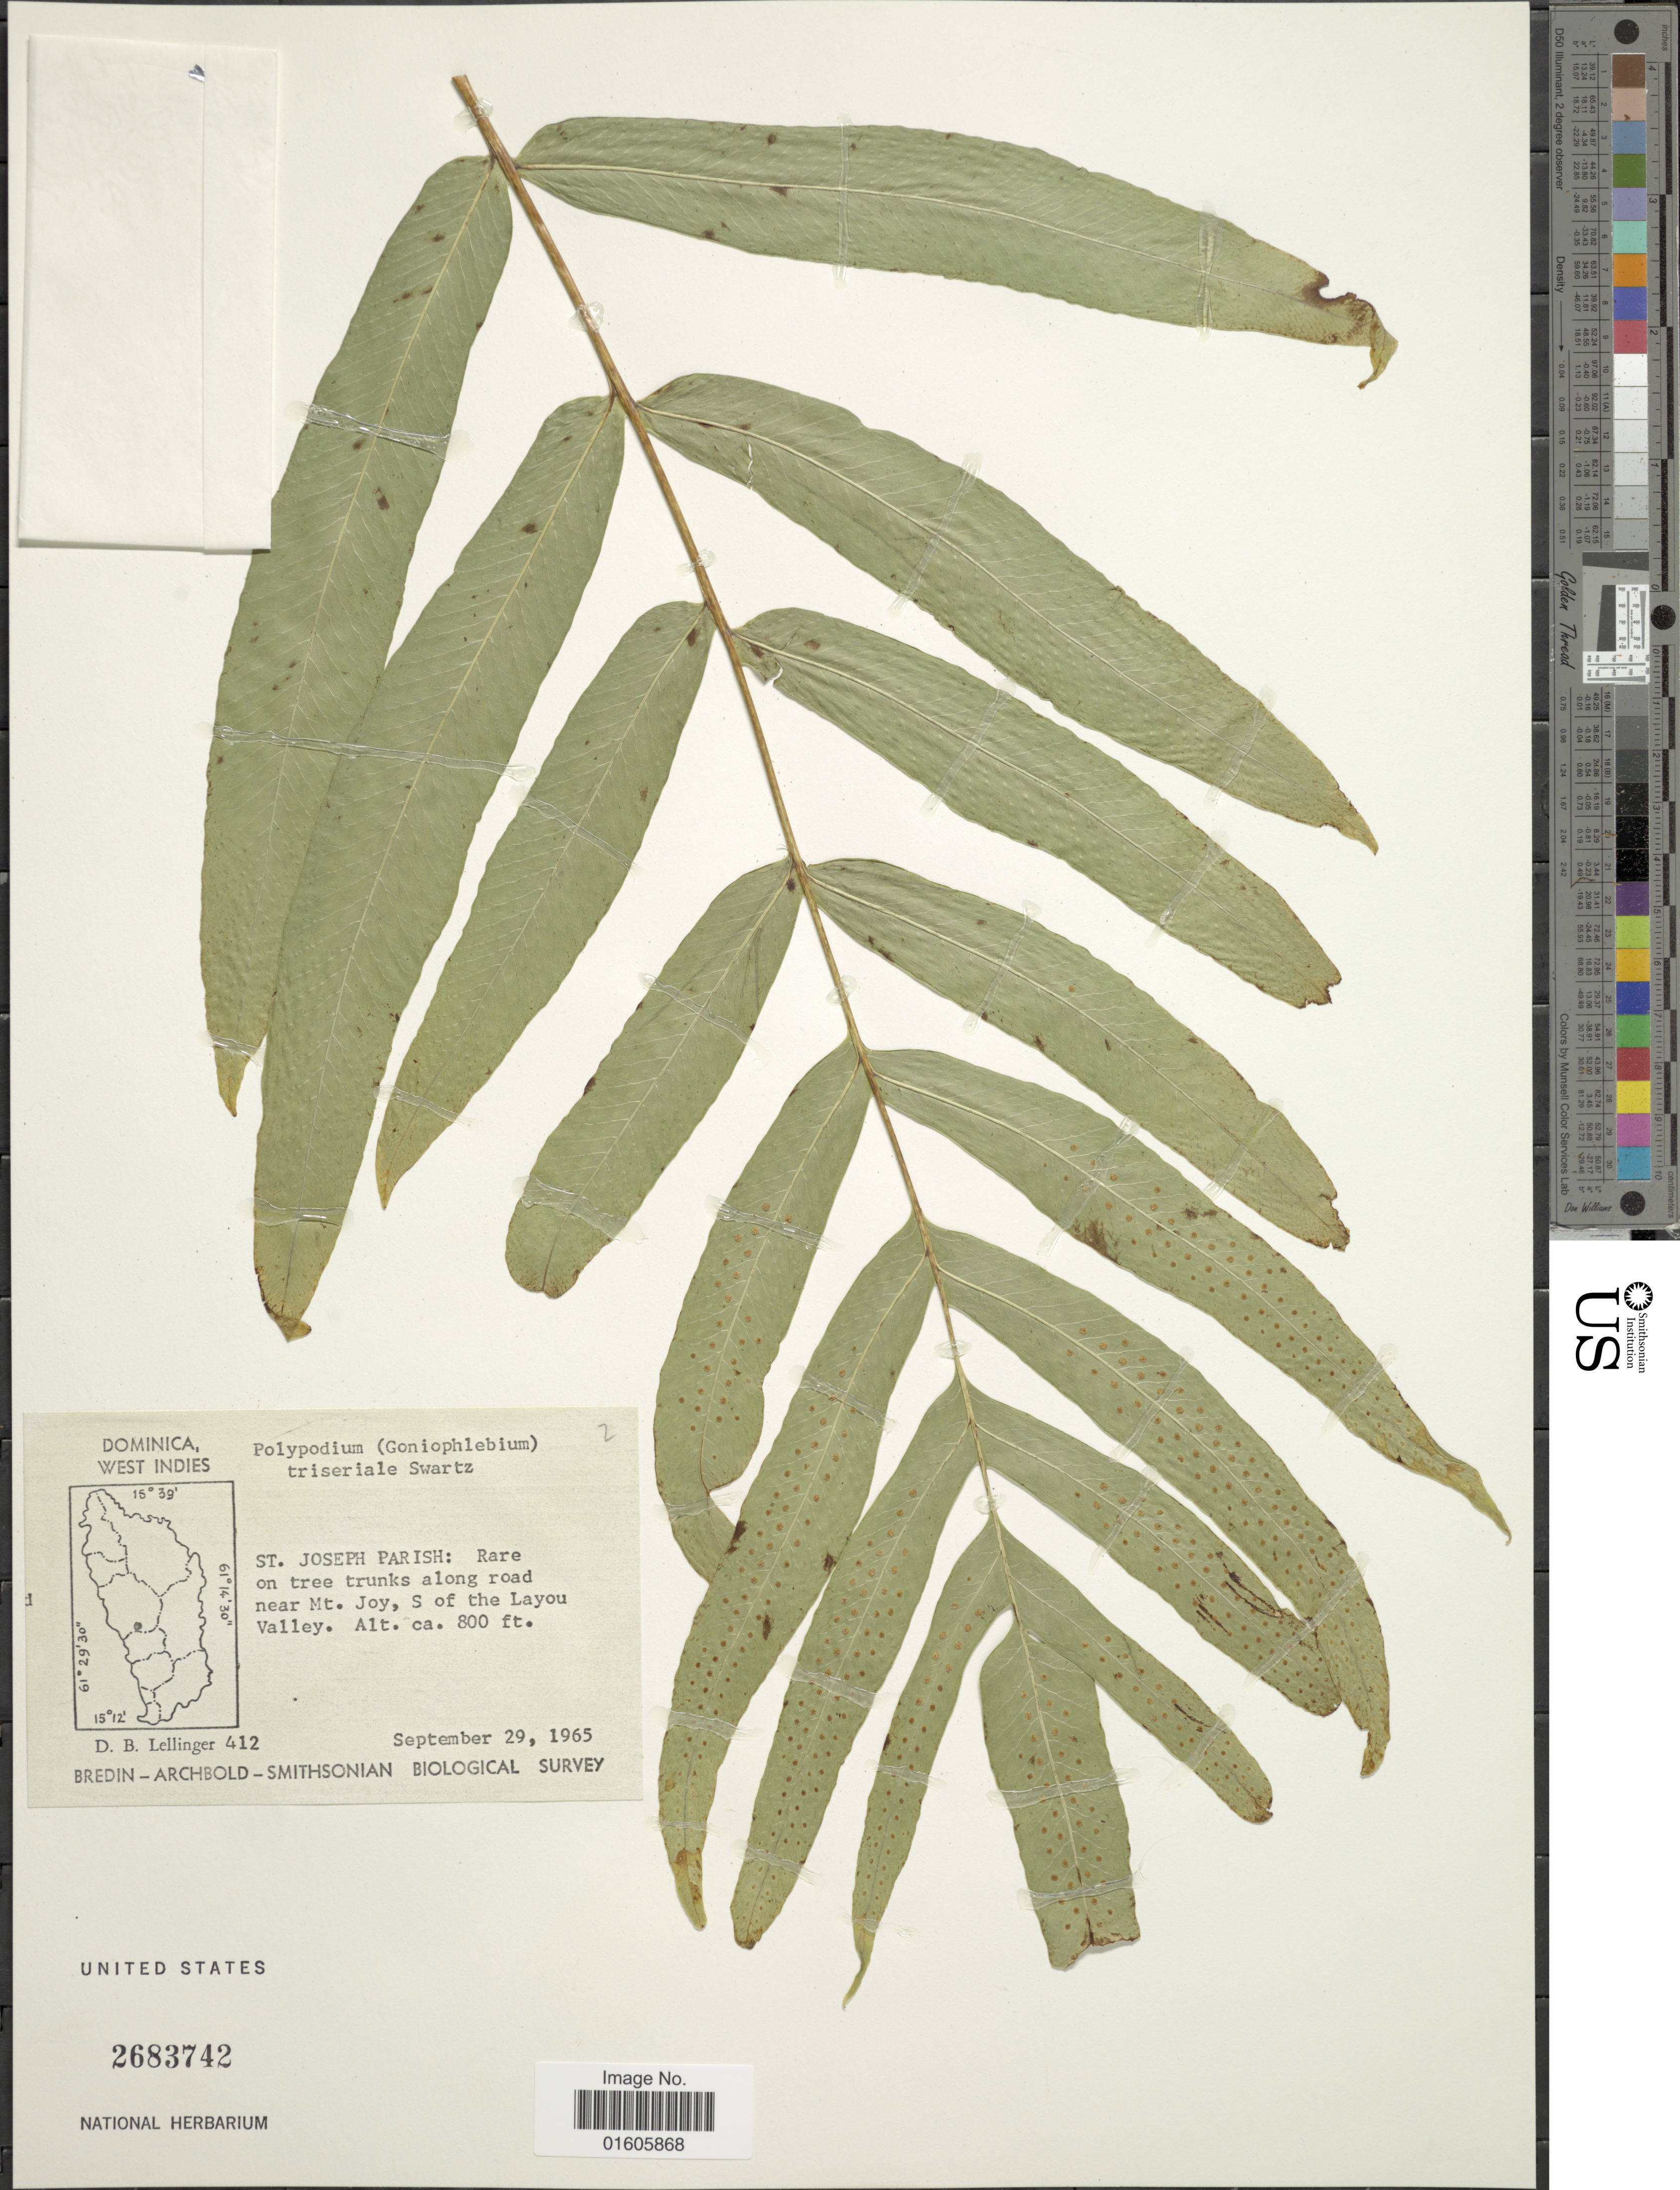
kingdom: Plantae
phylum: Tracheophyta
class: Polypodiopsida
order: Polypodiales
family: Polypodiaceae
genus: Serpocaulon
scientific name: Serpocaulon triseriale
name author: (Sw.) A.R. Sm.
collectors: D. B. Lellinger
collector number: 412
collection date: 1965-09-29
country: Dominica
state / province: St. Joseph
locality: St. Joseph Parish: rare on tree trunks along road near Mt. Joy, S of the Layou Valley.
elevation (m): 244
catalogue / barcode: US 2683742